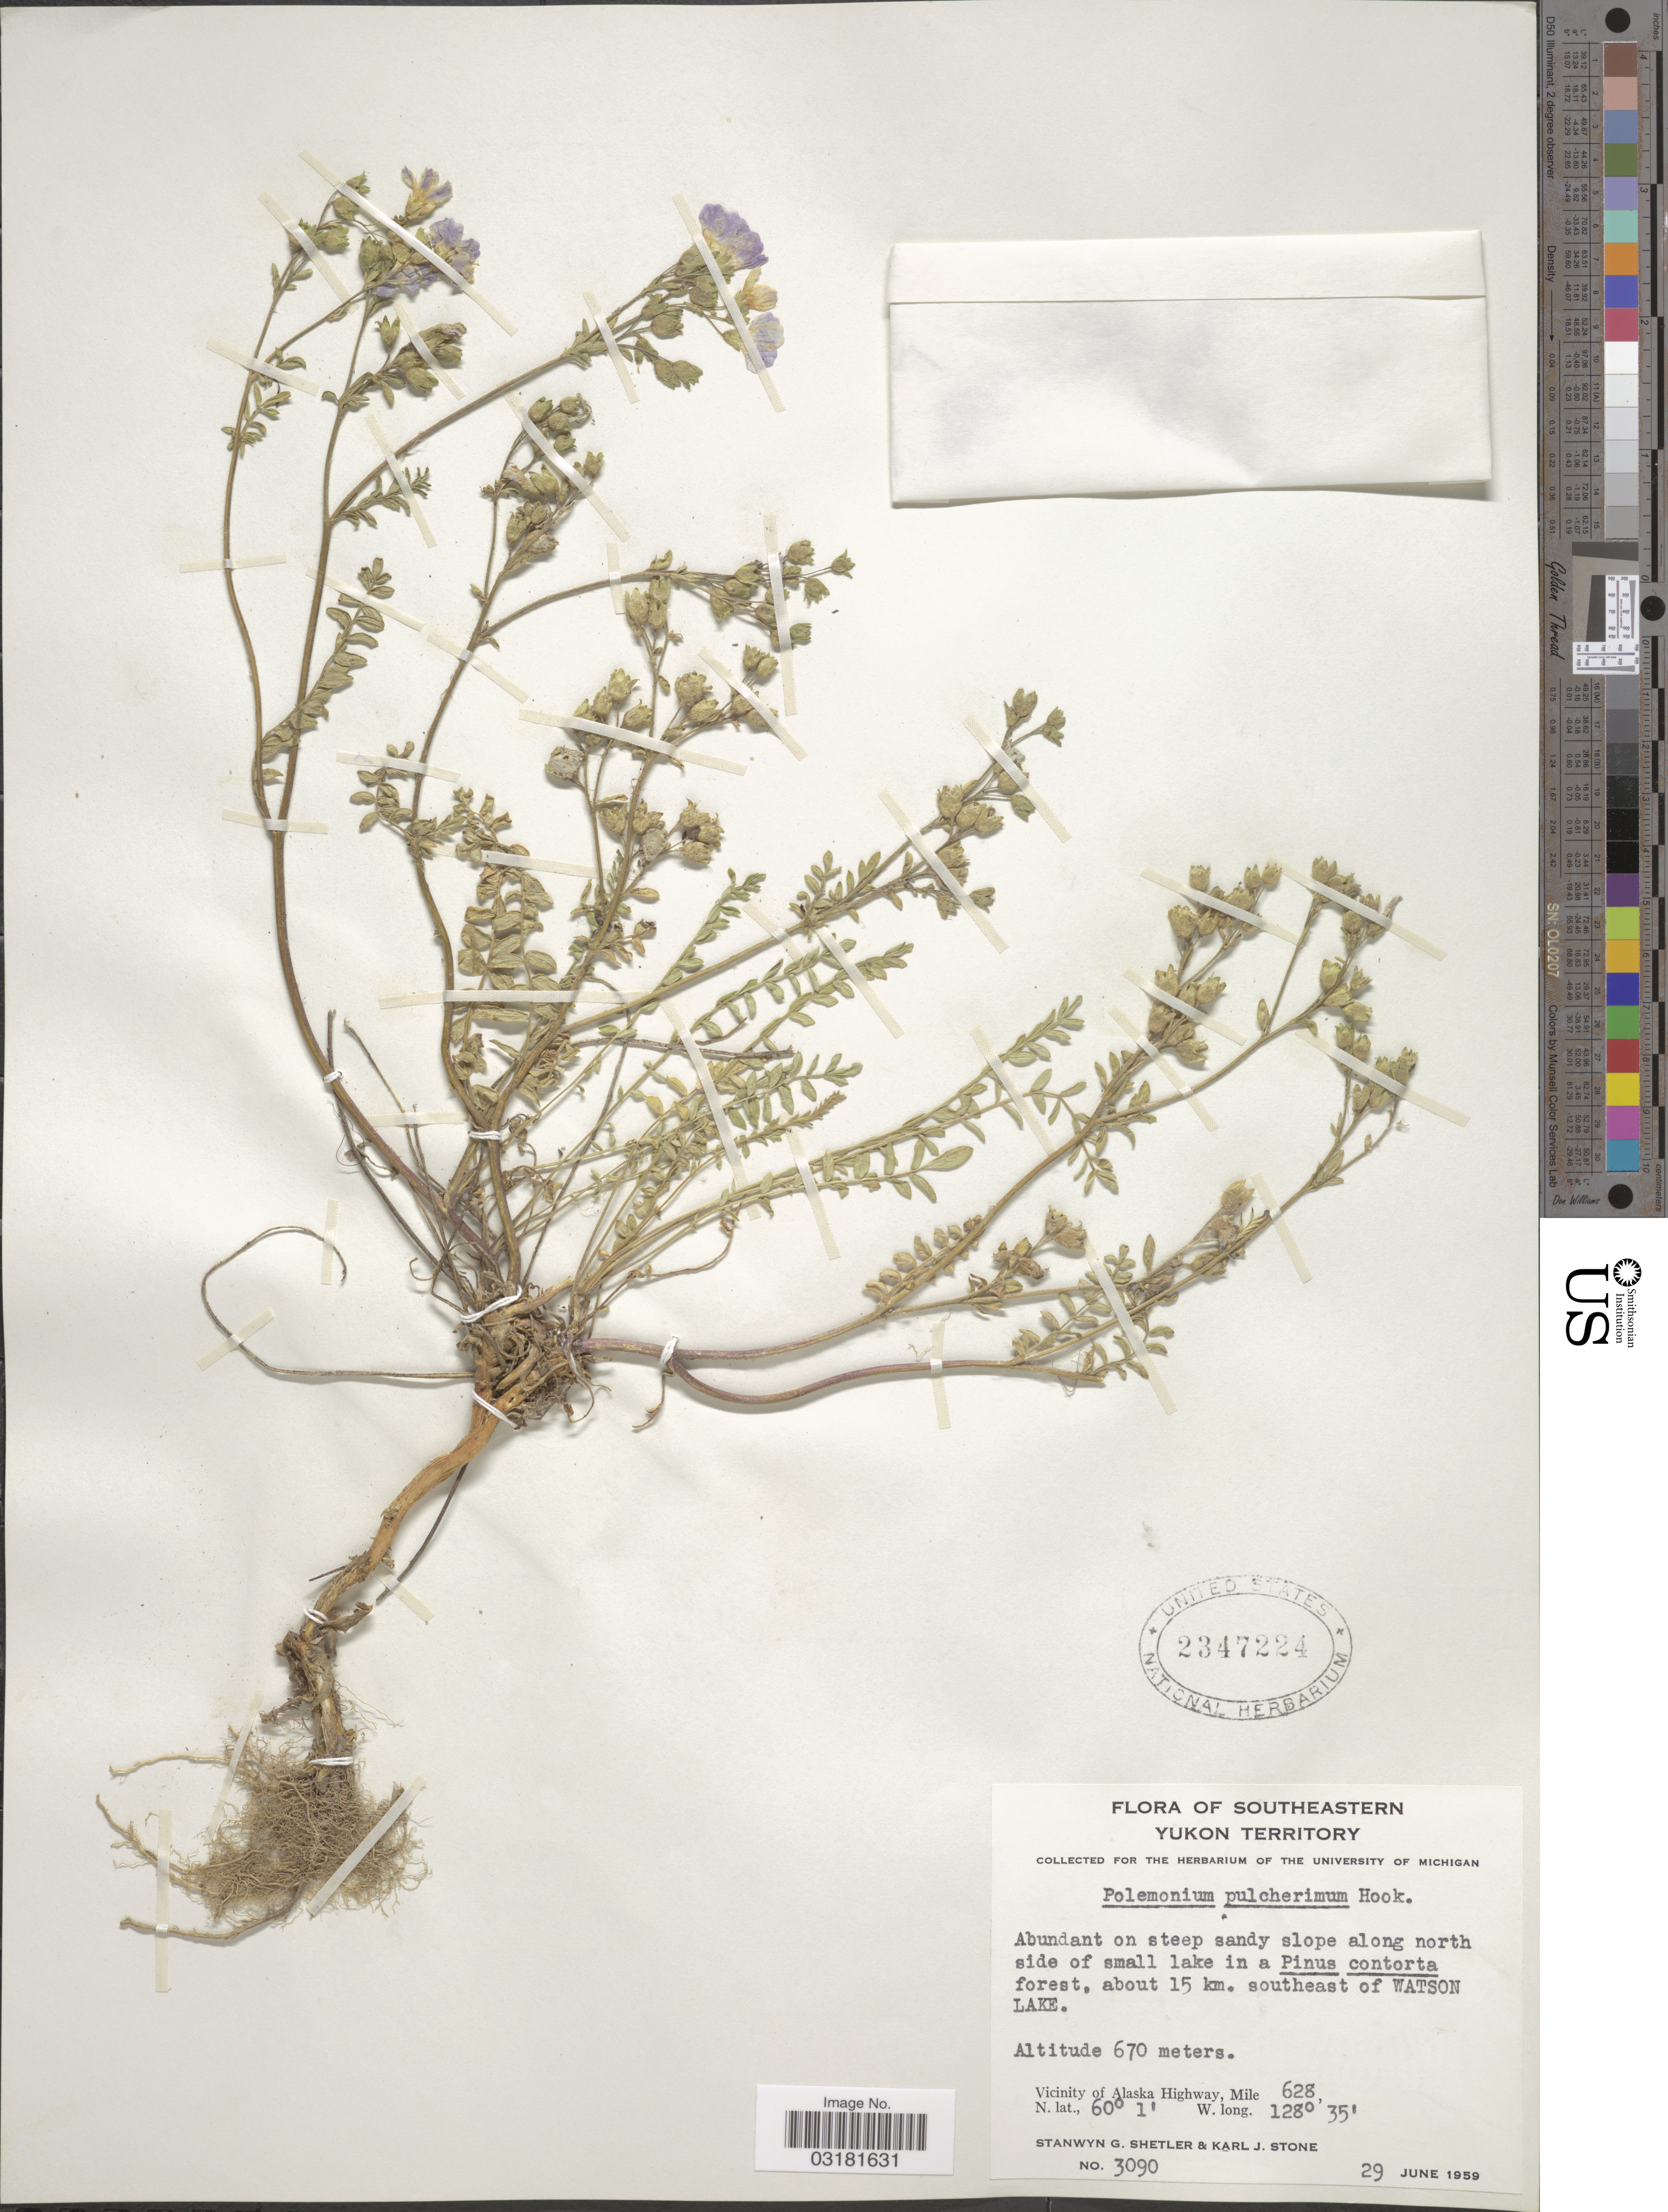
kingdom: Plantae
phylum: Tracheophyta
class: Magnoliopsida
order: Ericales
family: Polemoniaceae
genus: Polemonium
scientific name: Polemonium pulcherrimum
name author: Hook.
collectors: S. Shetler & K. J. Stone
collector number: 3090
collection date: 1959-06-29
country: Canada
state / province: Yukon Territory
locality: Southeastern Yukon Territory, about 15 km. southeast of Watson Lake. Vicinity of Alaska Highway, Mile 628.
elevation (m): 670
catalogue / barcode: US 2347224